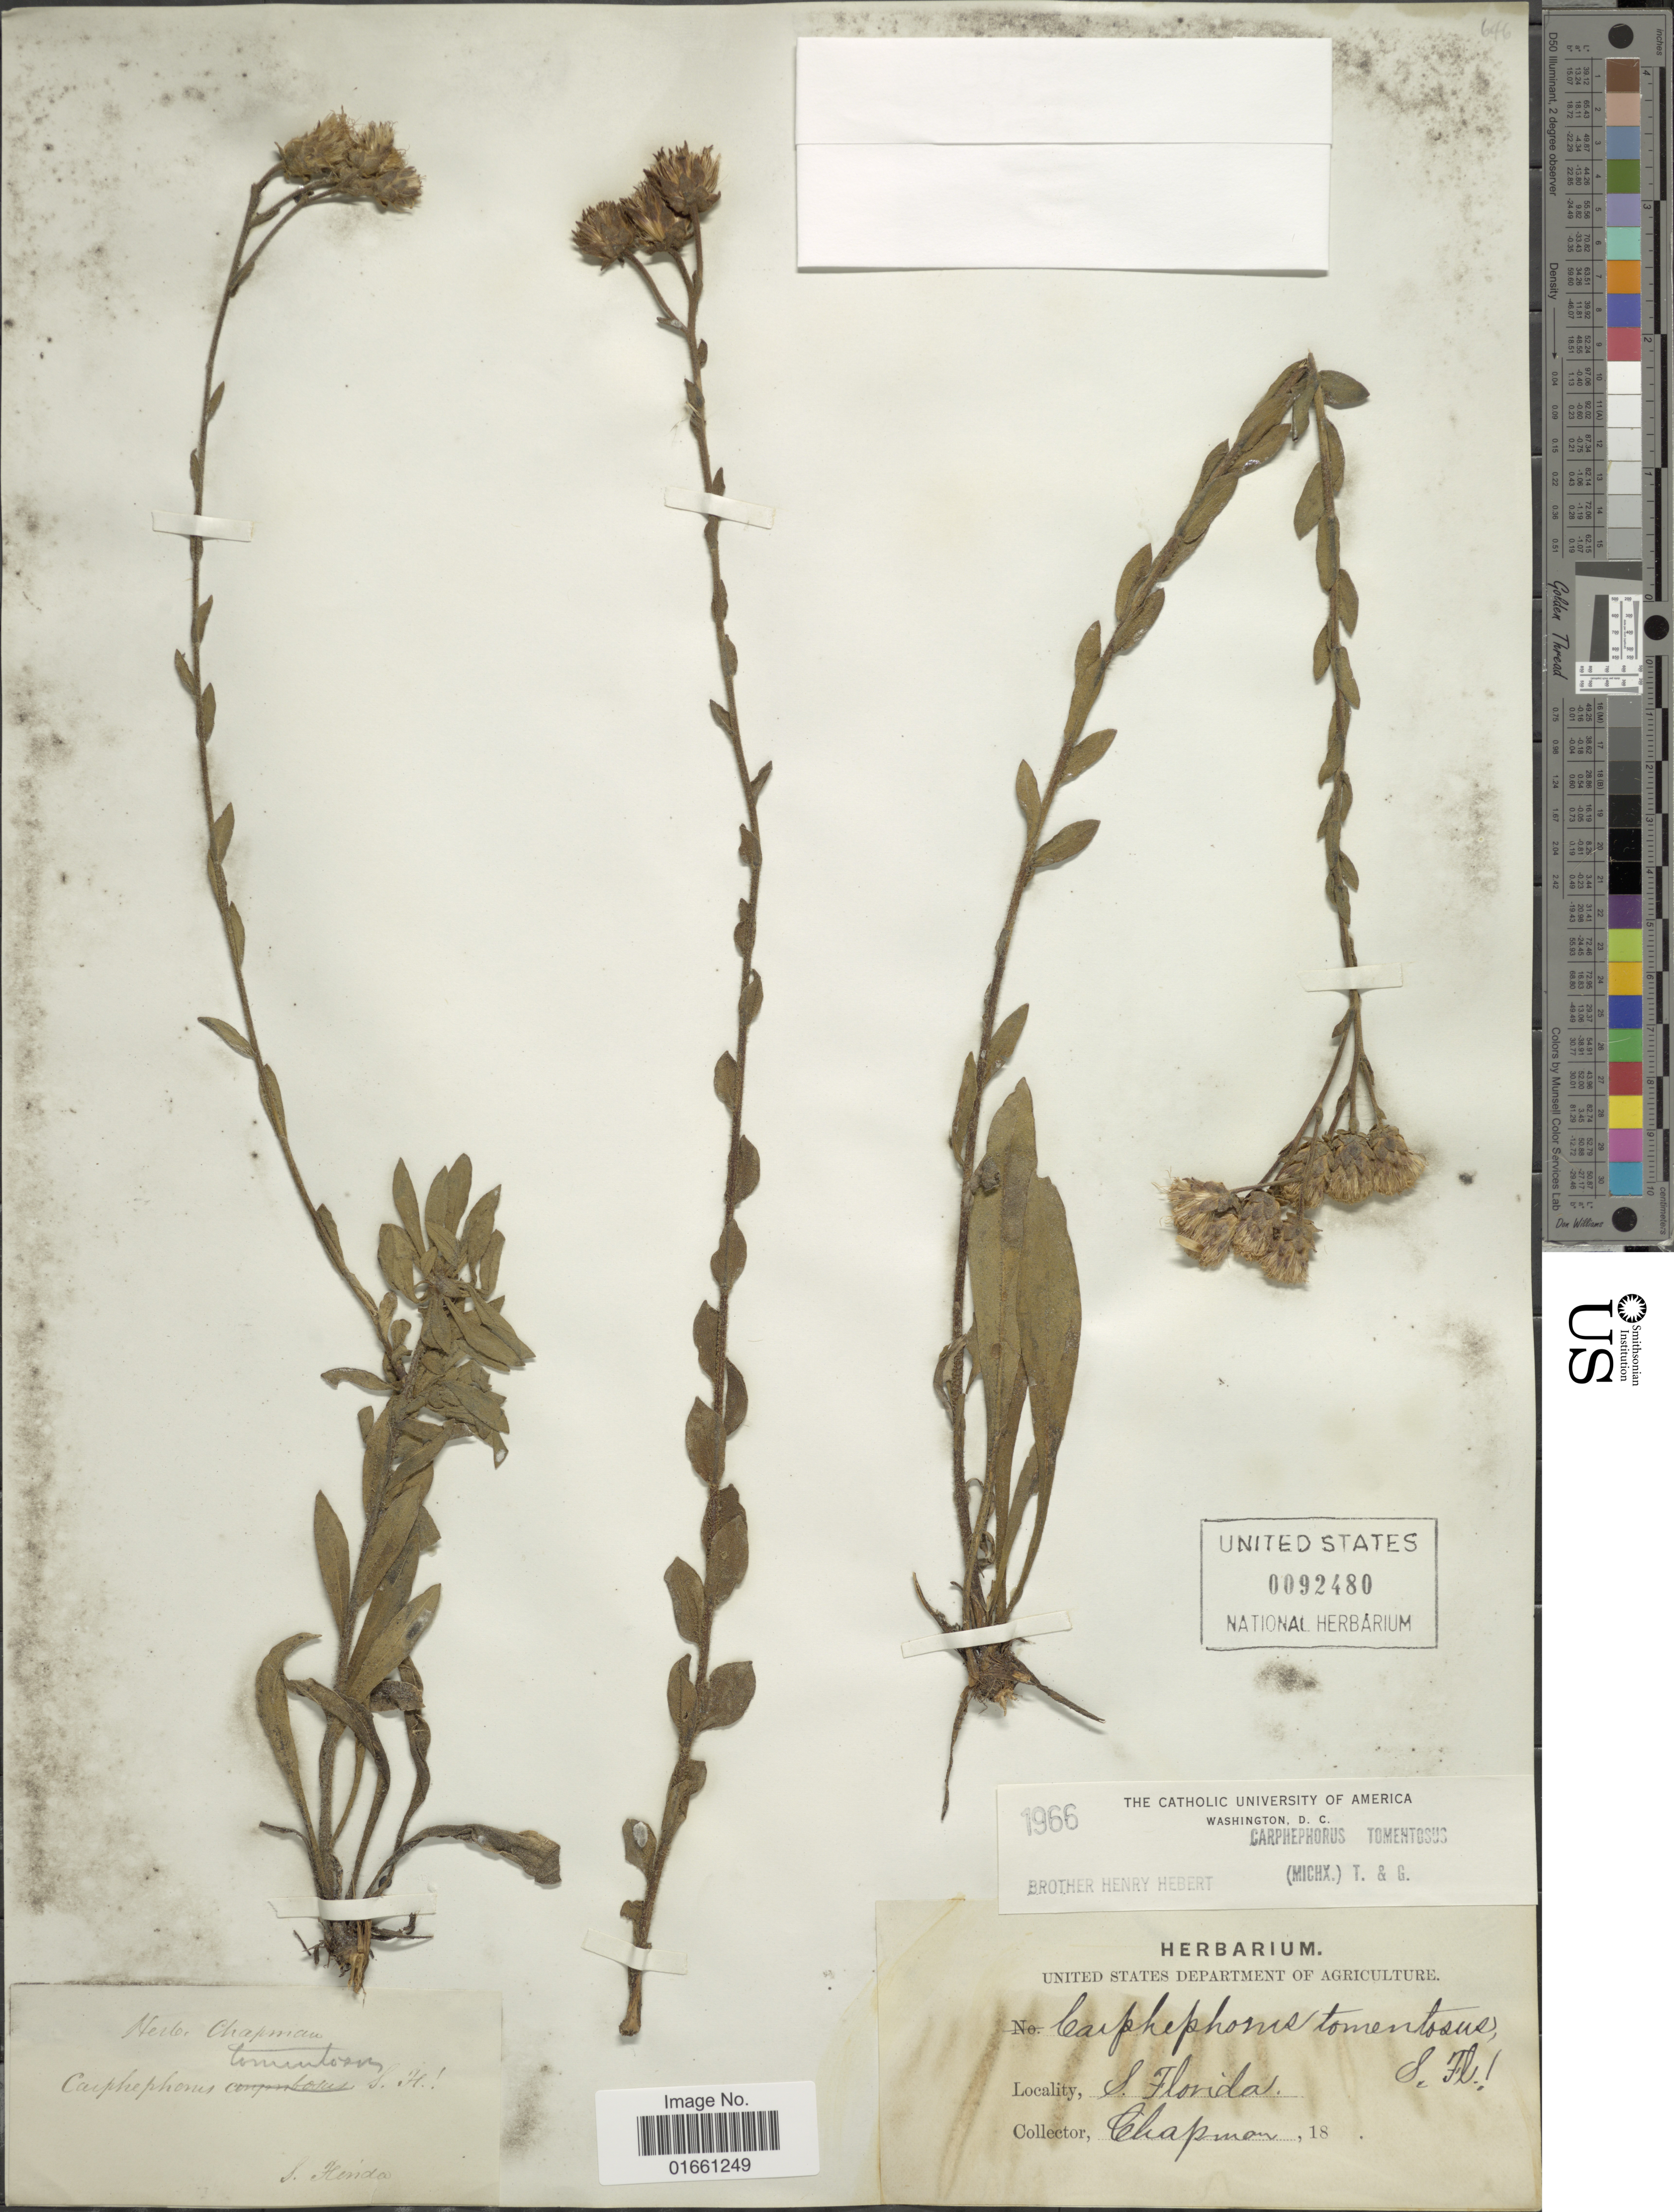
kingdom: Plantae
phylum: Tracheophyta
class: Magnoliopsida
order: Asterales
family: Asteraceae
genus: Carphephorus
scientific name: Carphephorus tomentosus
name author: (Michaux) Torr. & A. Gray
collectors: A. Chapman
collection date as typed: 18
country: United States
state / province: Florida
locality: South Florida.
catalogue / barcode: US 92480